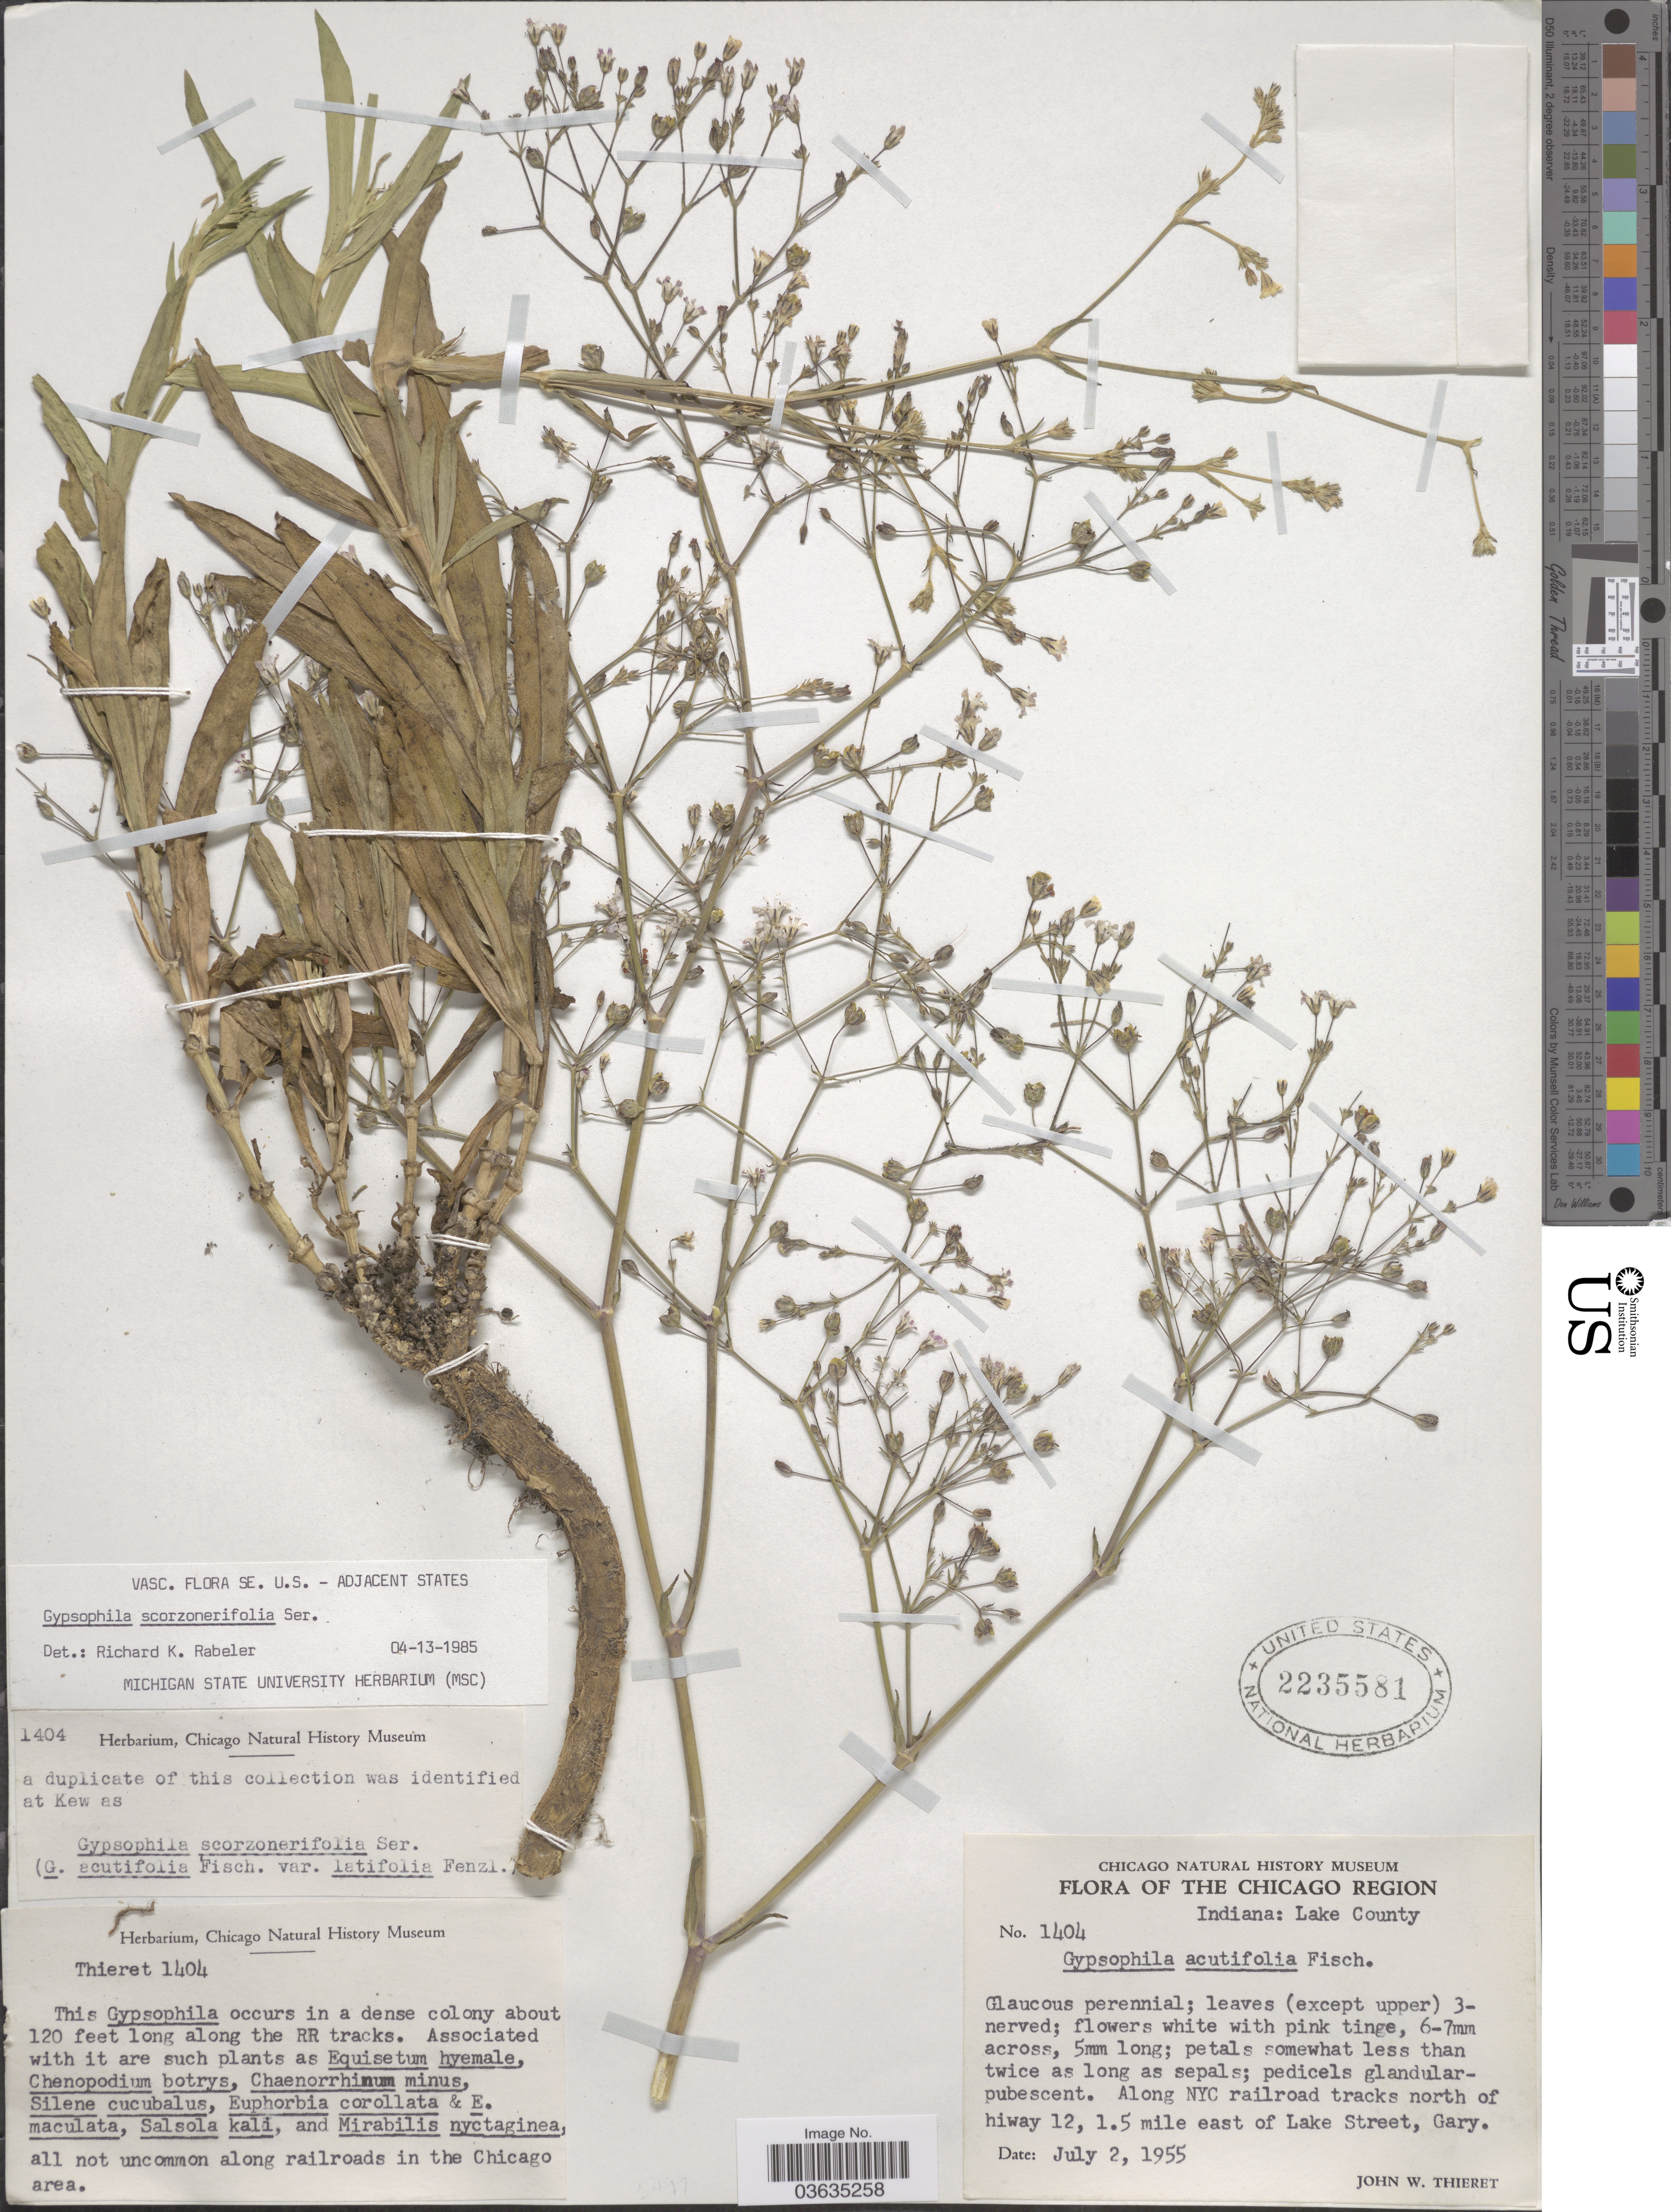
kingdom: Plantae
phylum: Tracheophyta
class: Magnoliopsida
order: Caryophyllales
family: Caryophyllaceae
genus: Gypsophila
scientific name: Gypsophila scorzonerifolia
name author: Ser.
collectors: J. W. Thieret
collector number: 1404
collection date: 1955-07-02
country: United States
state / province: Indiana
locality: The Chicago Region. Lake County. Along NYC railroad tracks north of hiway 12, 1.5 mile east of Lake Street, Gary.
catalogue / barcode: US 2235581